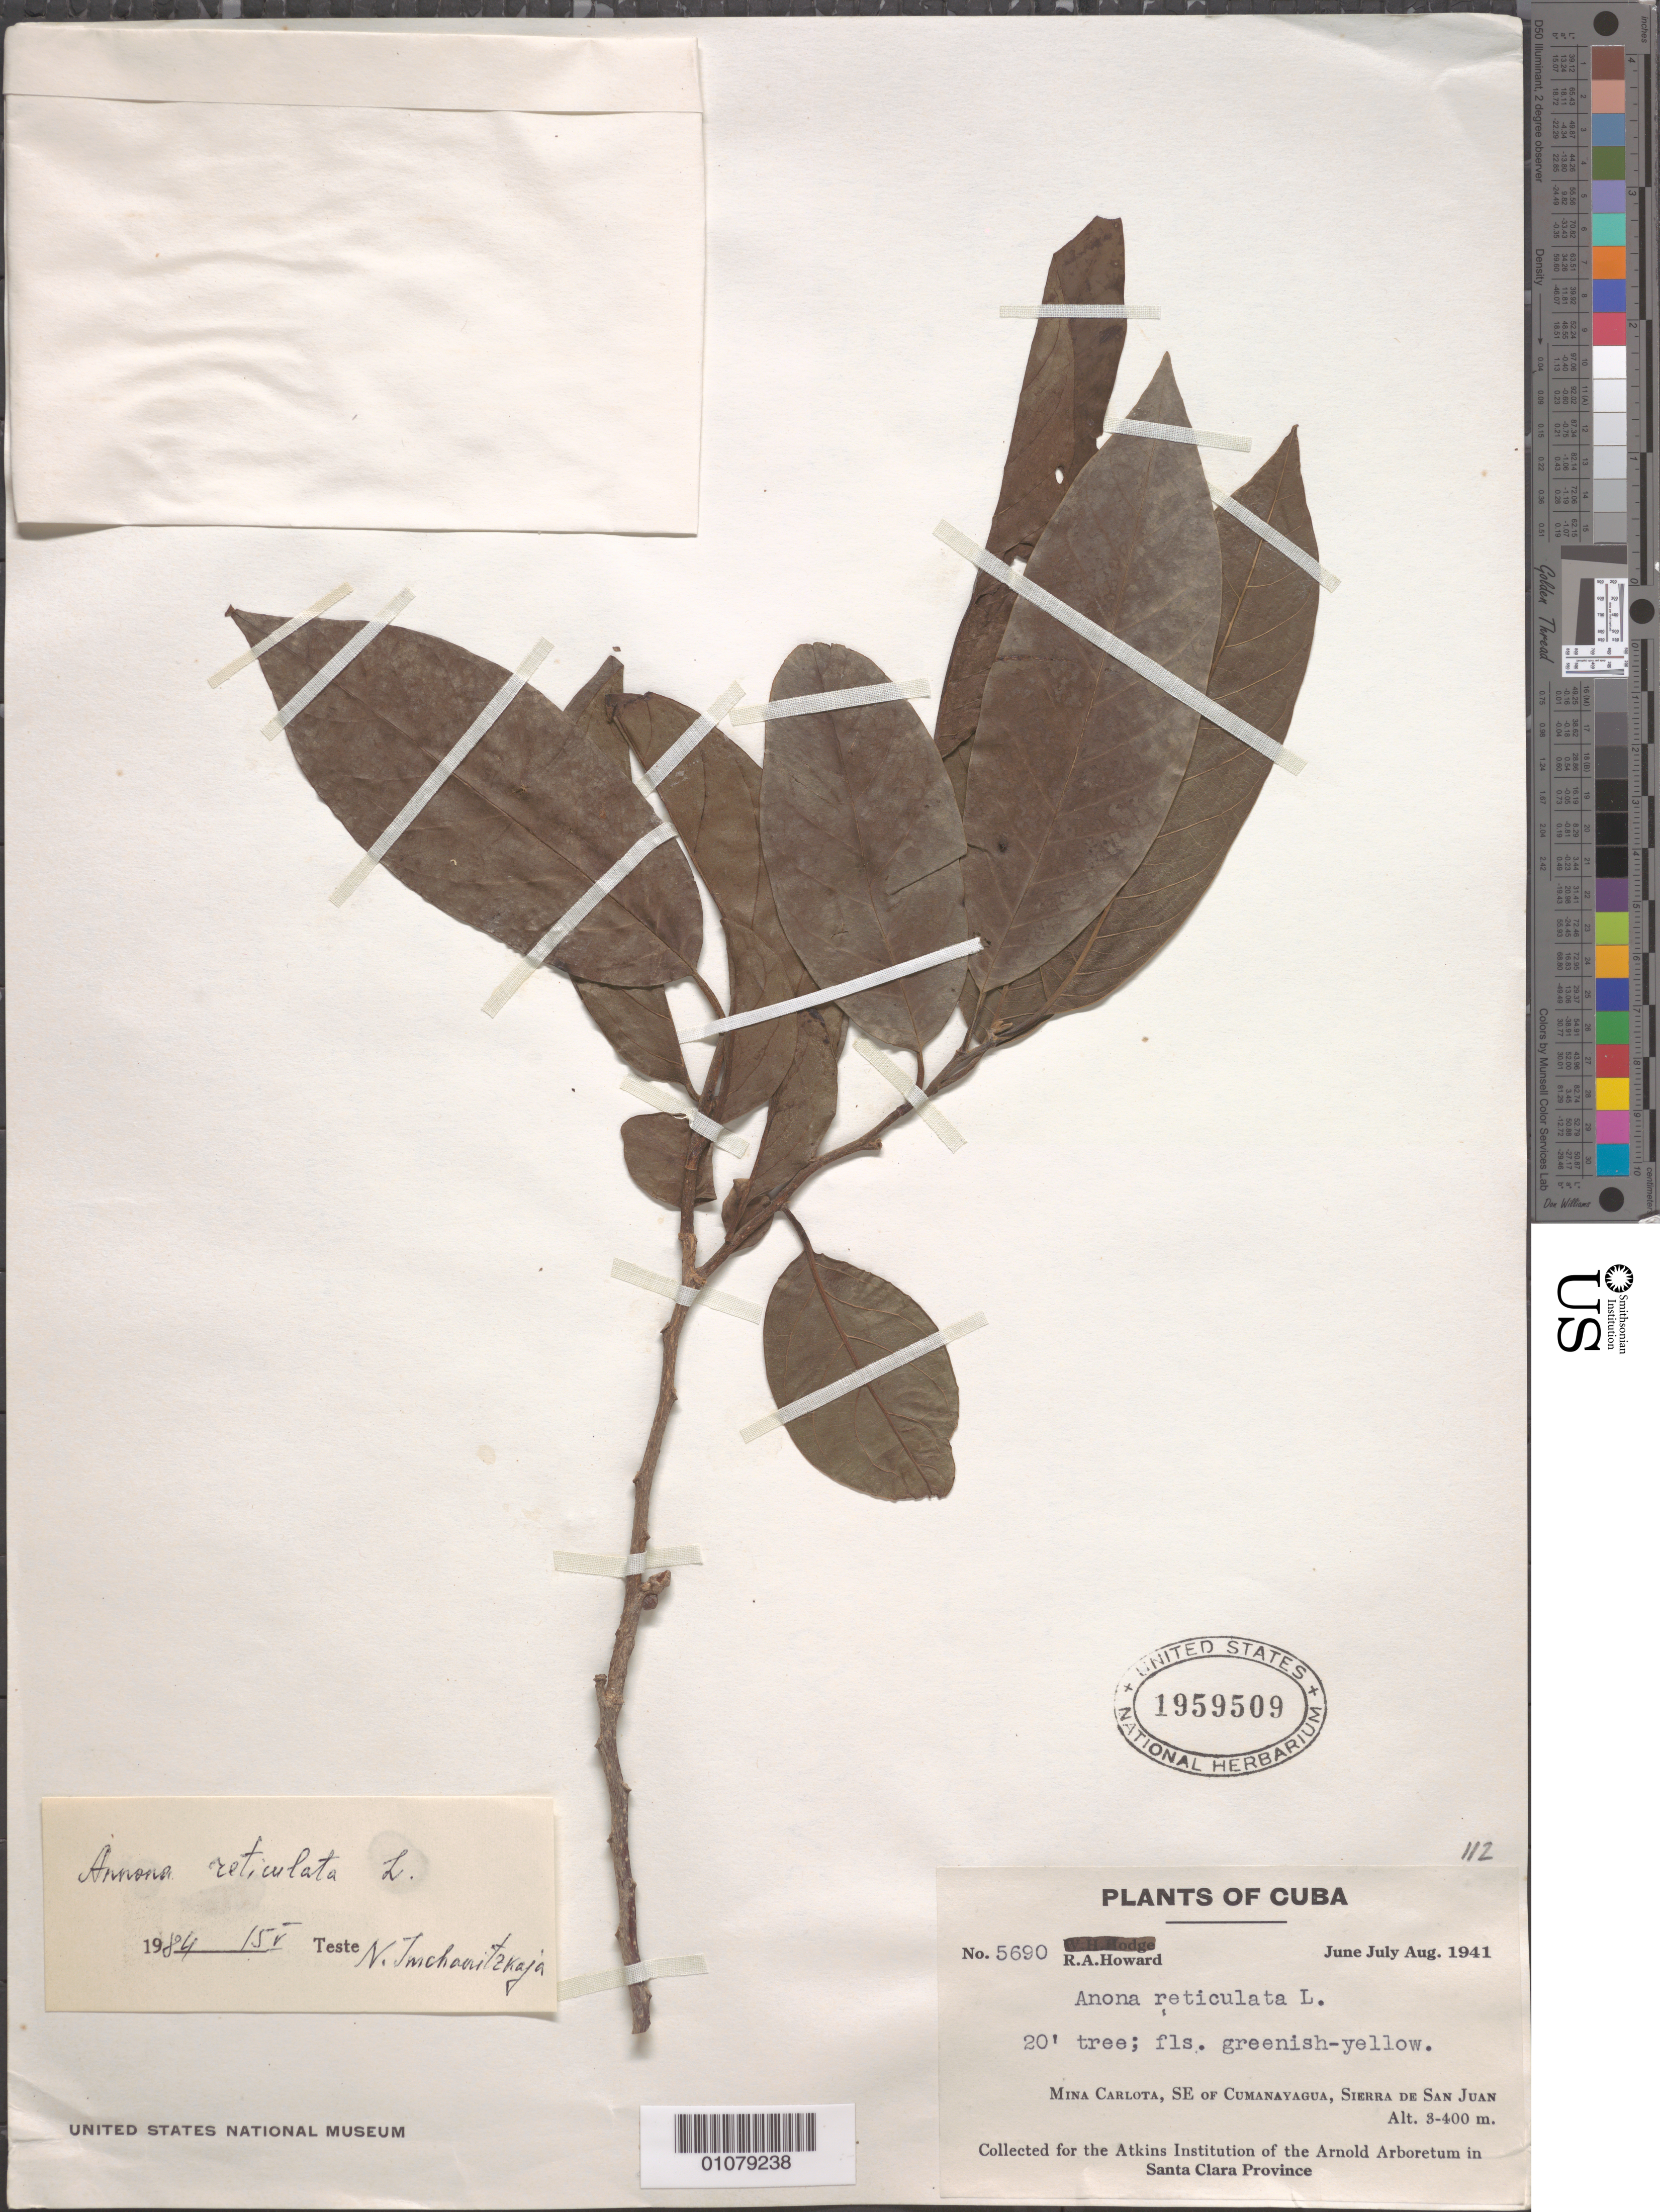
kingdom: Plantae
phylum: Tracheophyta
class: Magnoliopsida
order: Magnoliales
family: Annonaceae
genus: Annona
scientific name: Annona reticulata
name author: L.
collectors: R. A. Howard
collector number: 5690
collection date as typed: Jun 1941 to Aug 1941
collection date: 1941-06/1941-08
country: Cuba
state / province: Cienfuegos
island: Cuba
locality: Mina Carlota, SE of Cumanayagua, Sierra De San Juan Santa Clara Province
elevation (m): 300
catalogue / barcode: US 1959509